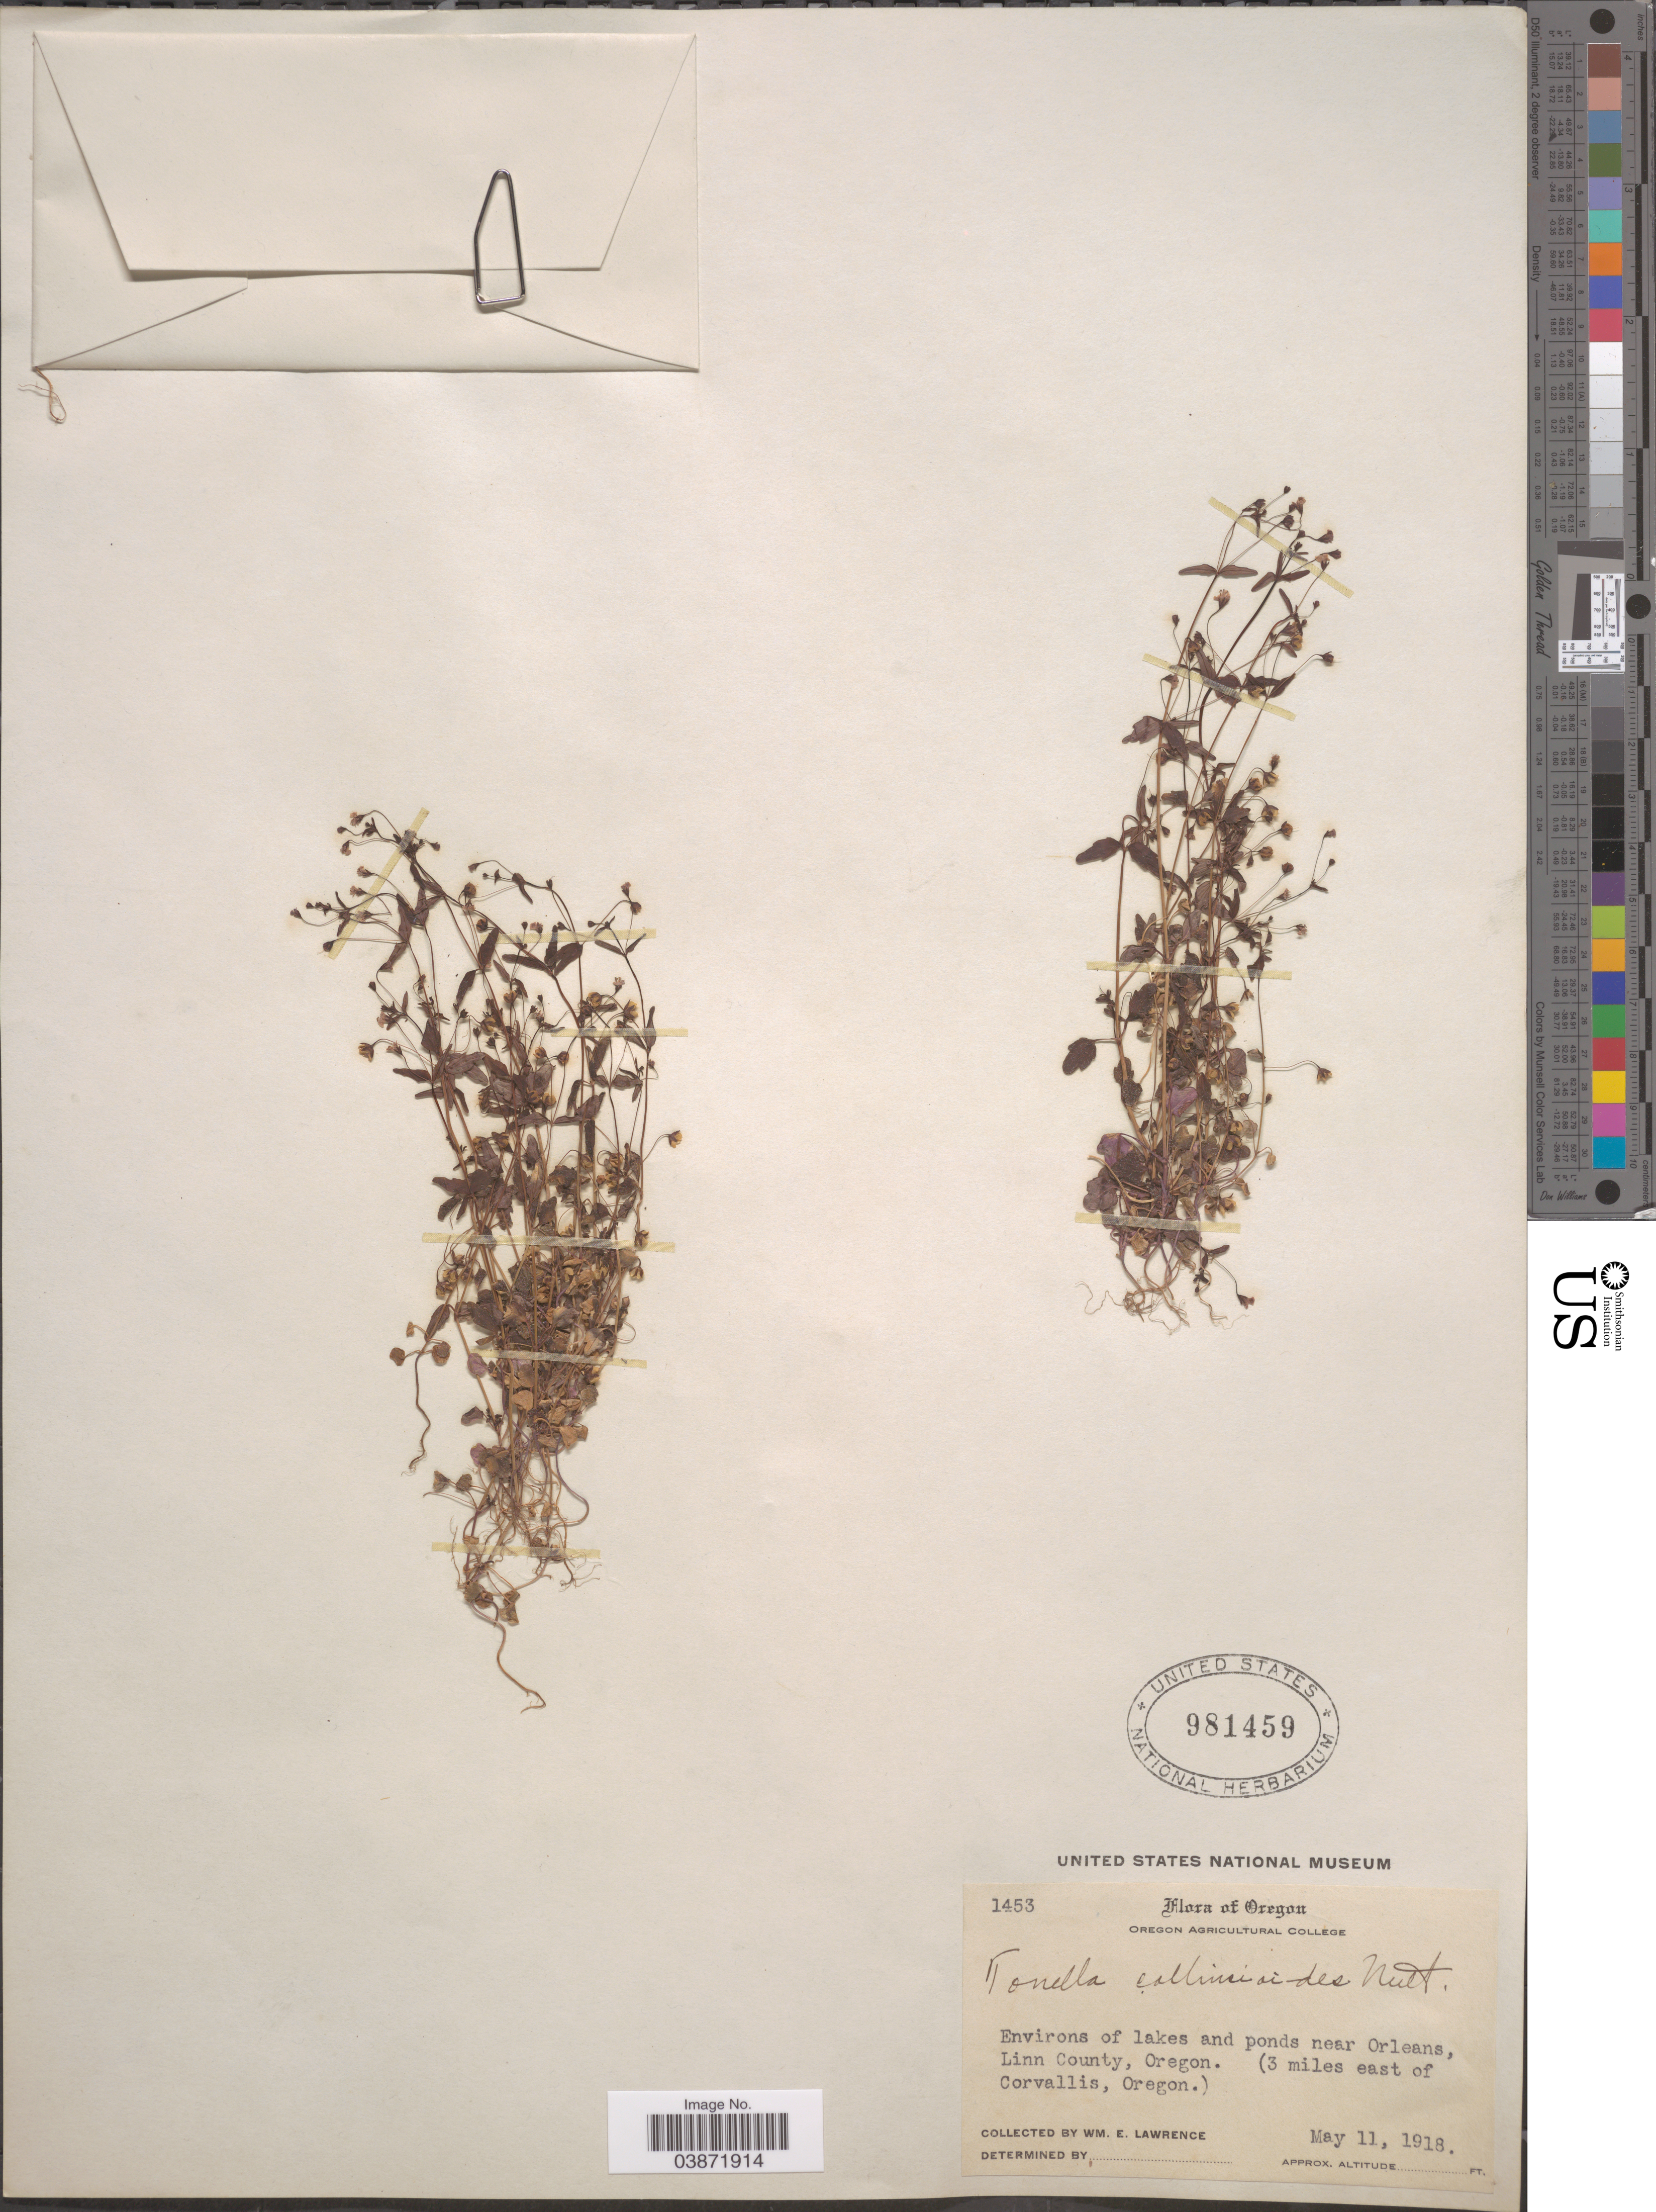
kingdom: Plantae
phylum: Tracheophyta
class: Magnoliopsida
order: Lamiales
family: Plantaginaceae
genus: Tonella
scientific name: Tonella collinsioides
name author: Nutt. ex A. Gray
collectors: W. Lawrence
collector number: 1453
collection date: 1918-05-11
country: United States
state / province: Oregon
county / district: Linn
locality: Environs of lakes and ponds near Orleans, Linn County. (3 miles east of Corvallis).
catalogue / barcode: US 981459